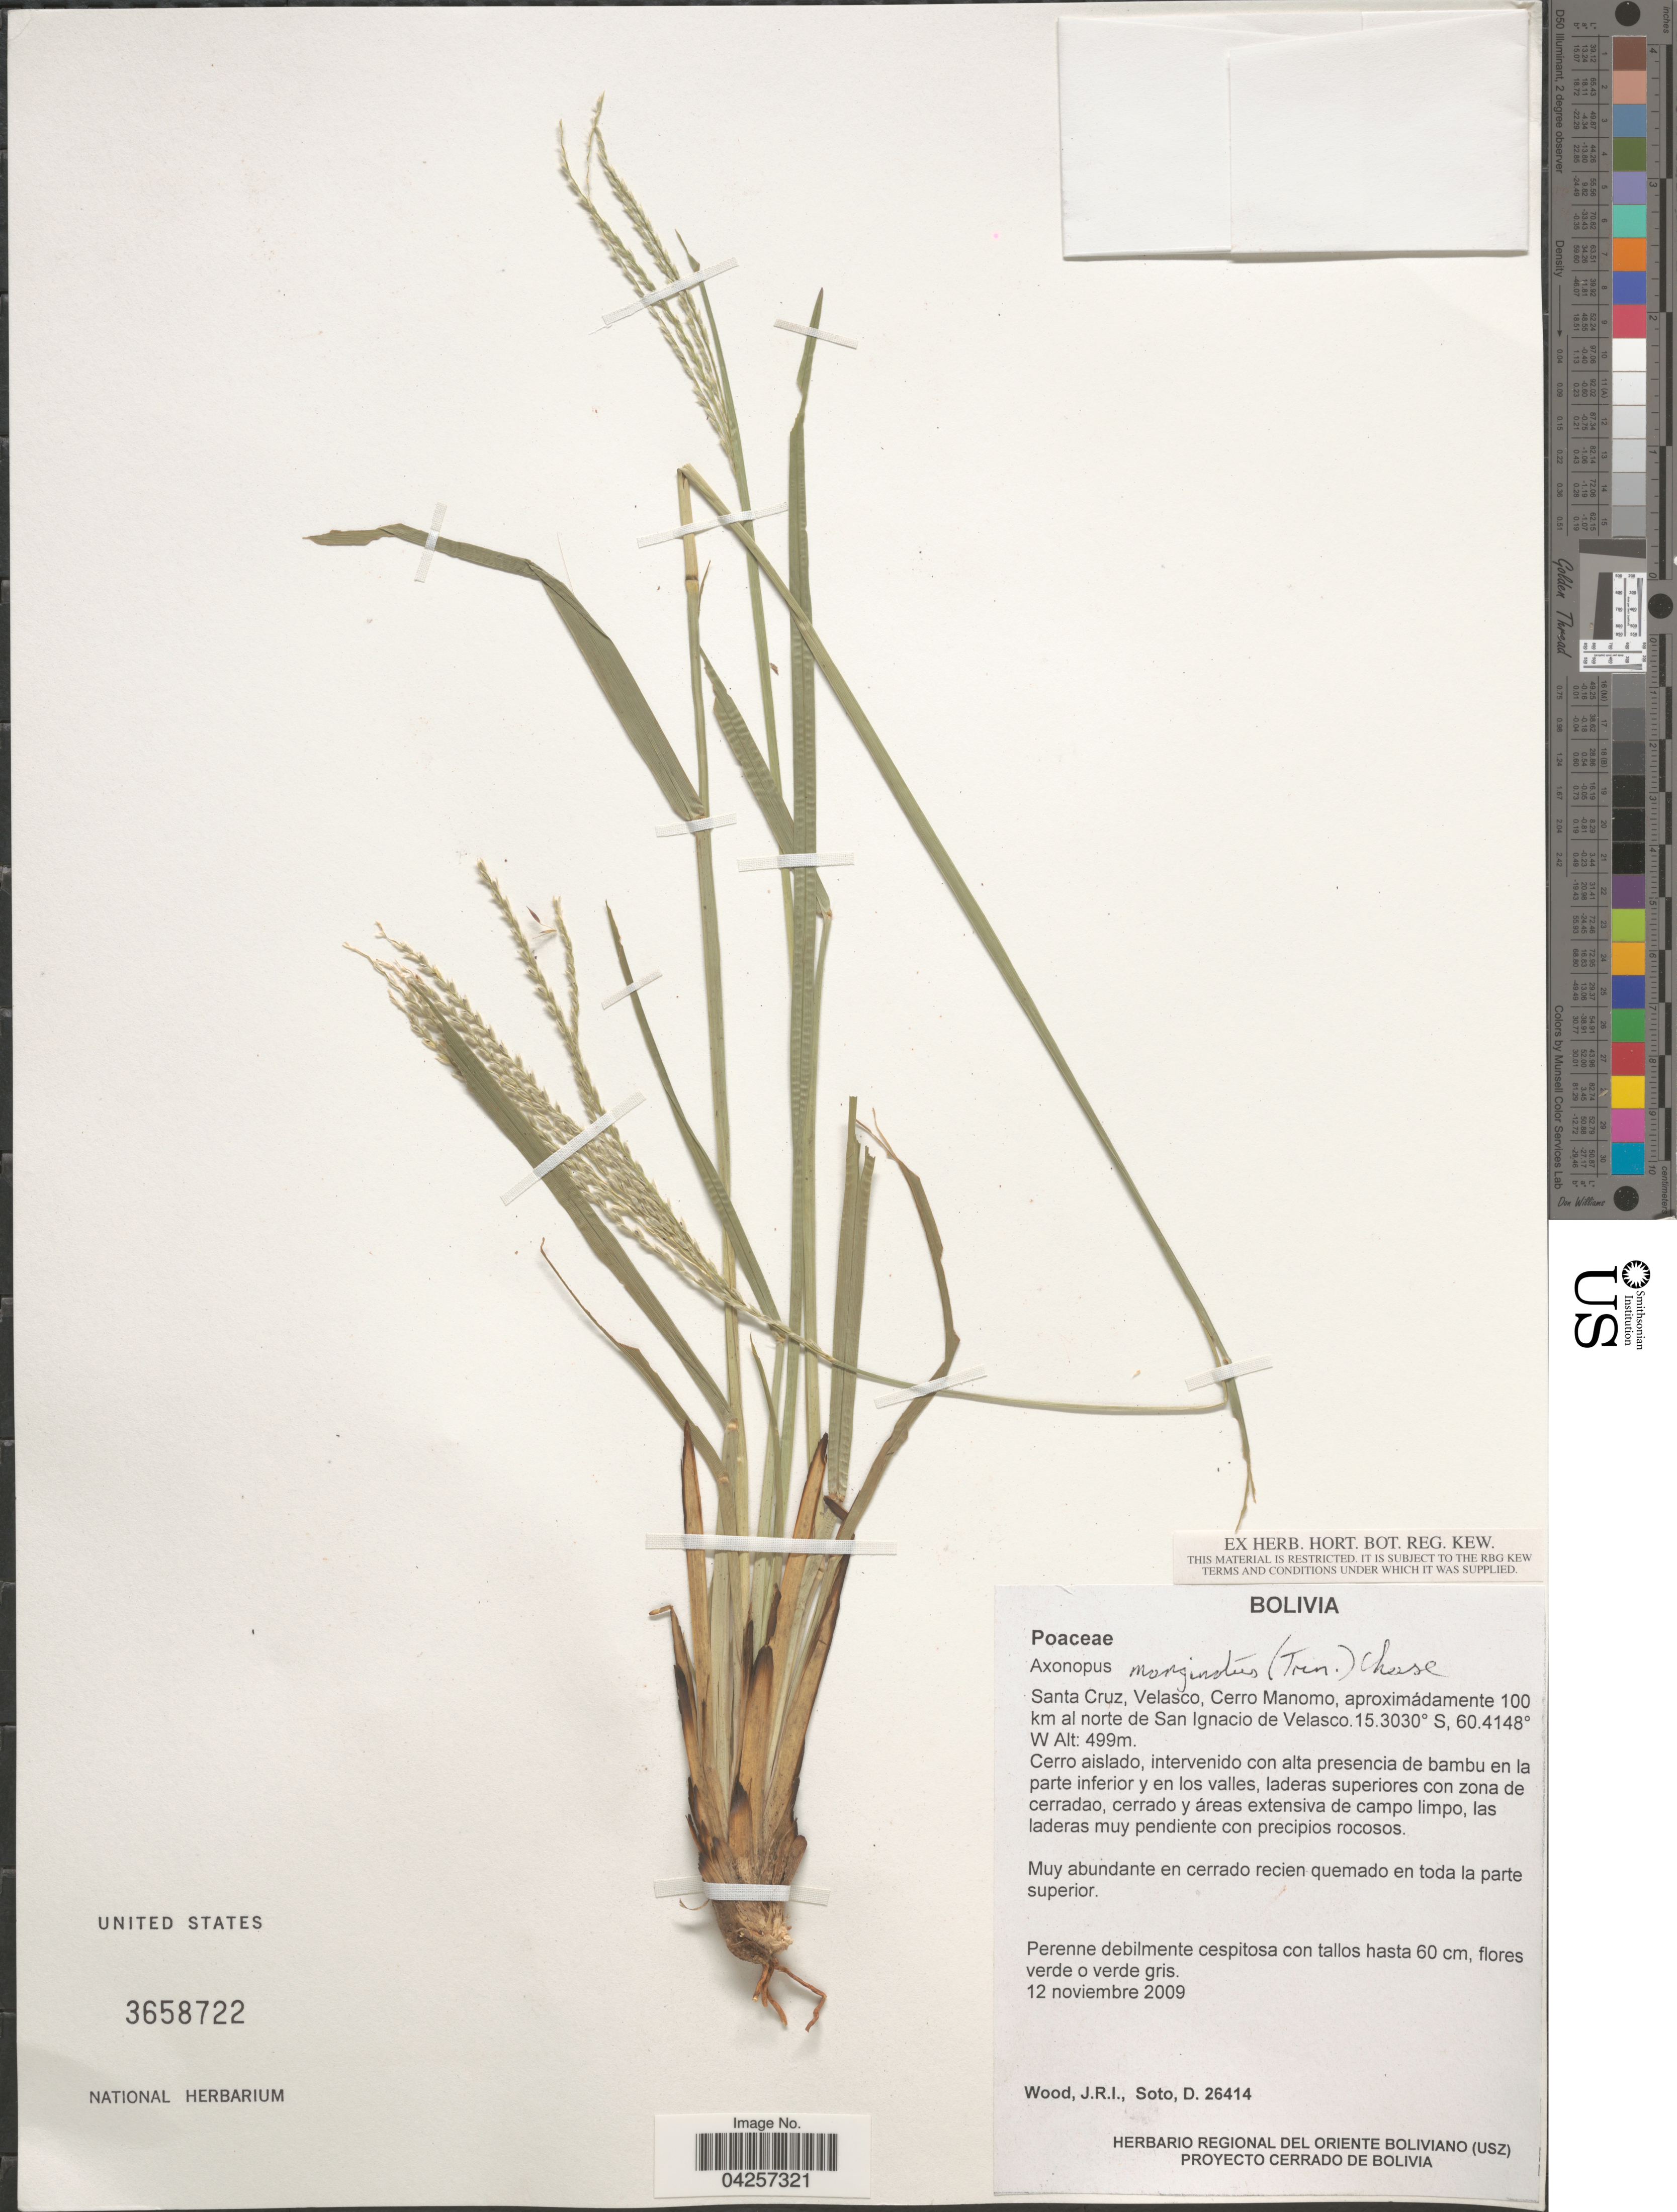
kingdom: Plantae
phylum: Tracheophyta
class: Liliopsida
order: Poales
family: Poaceae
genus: Axonopus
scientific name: Axonopus marginatus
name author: (Trin.) Chase ex Hitchc.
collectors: J. R. I. Wood & D. Soto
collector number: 26414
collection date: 2009-11-12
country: Bolivia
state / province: Santa Cruz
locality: Velasco, Cerroi Manomo, aproximádamente 100 km al norte de San Ignacio de Velasco.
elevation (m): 499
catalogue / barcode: US 3658722